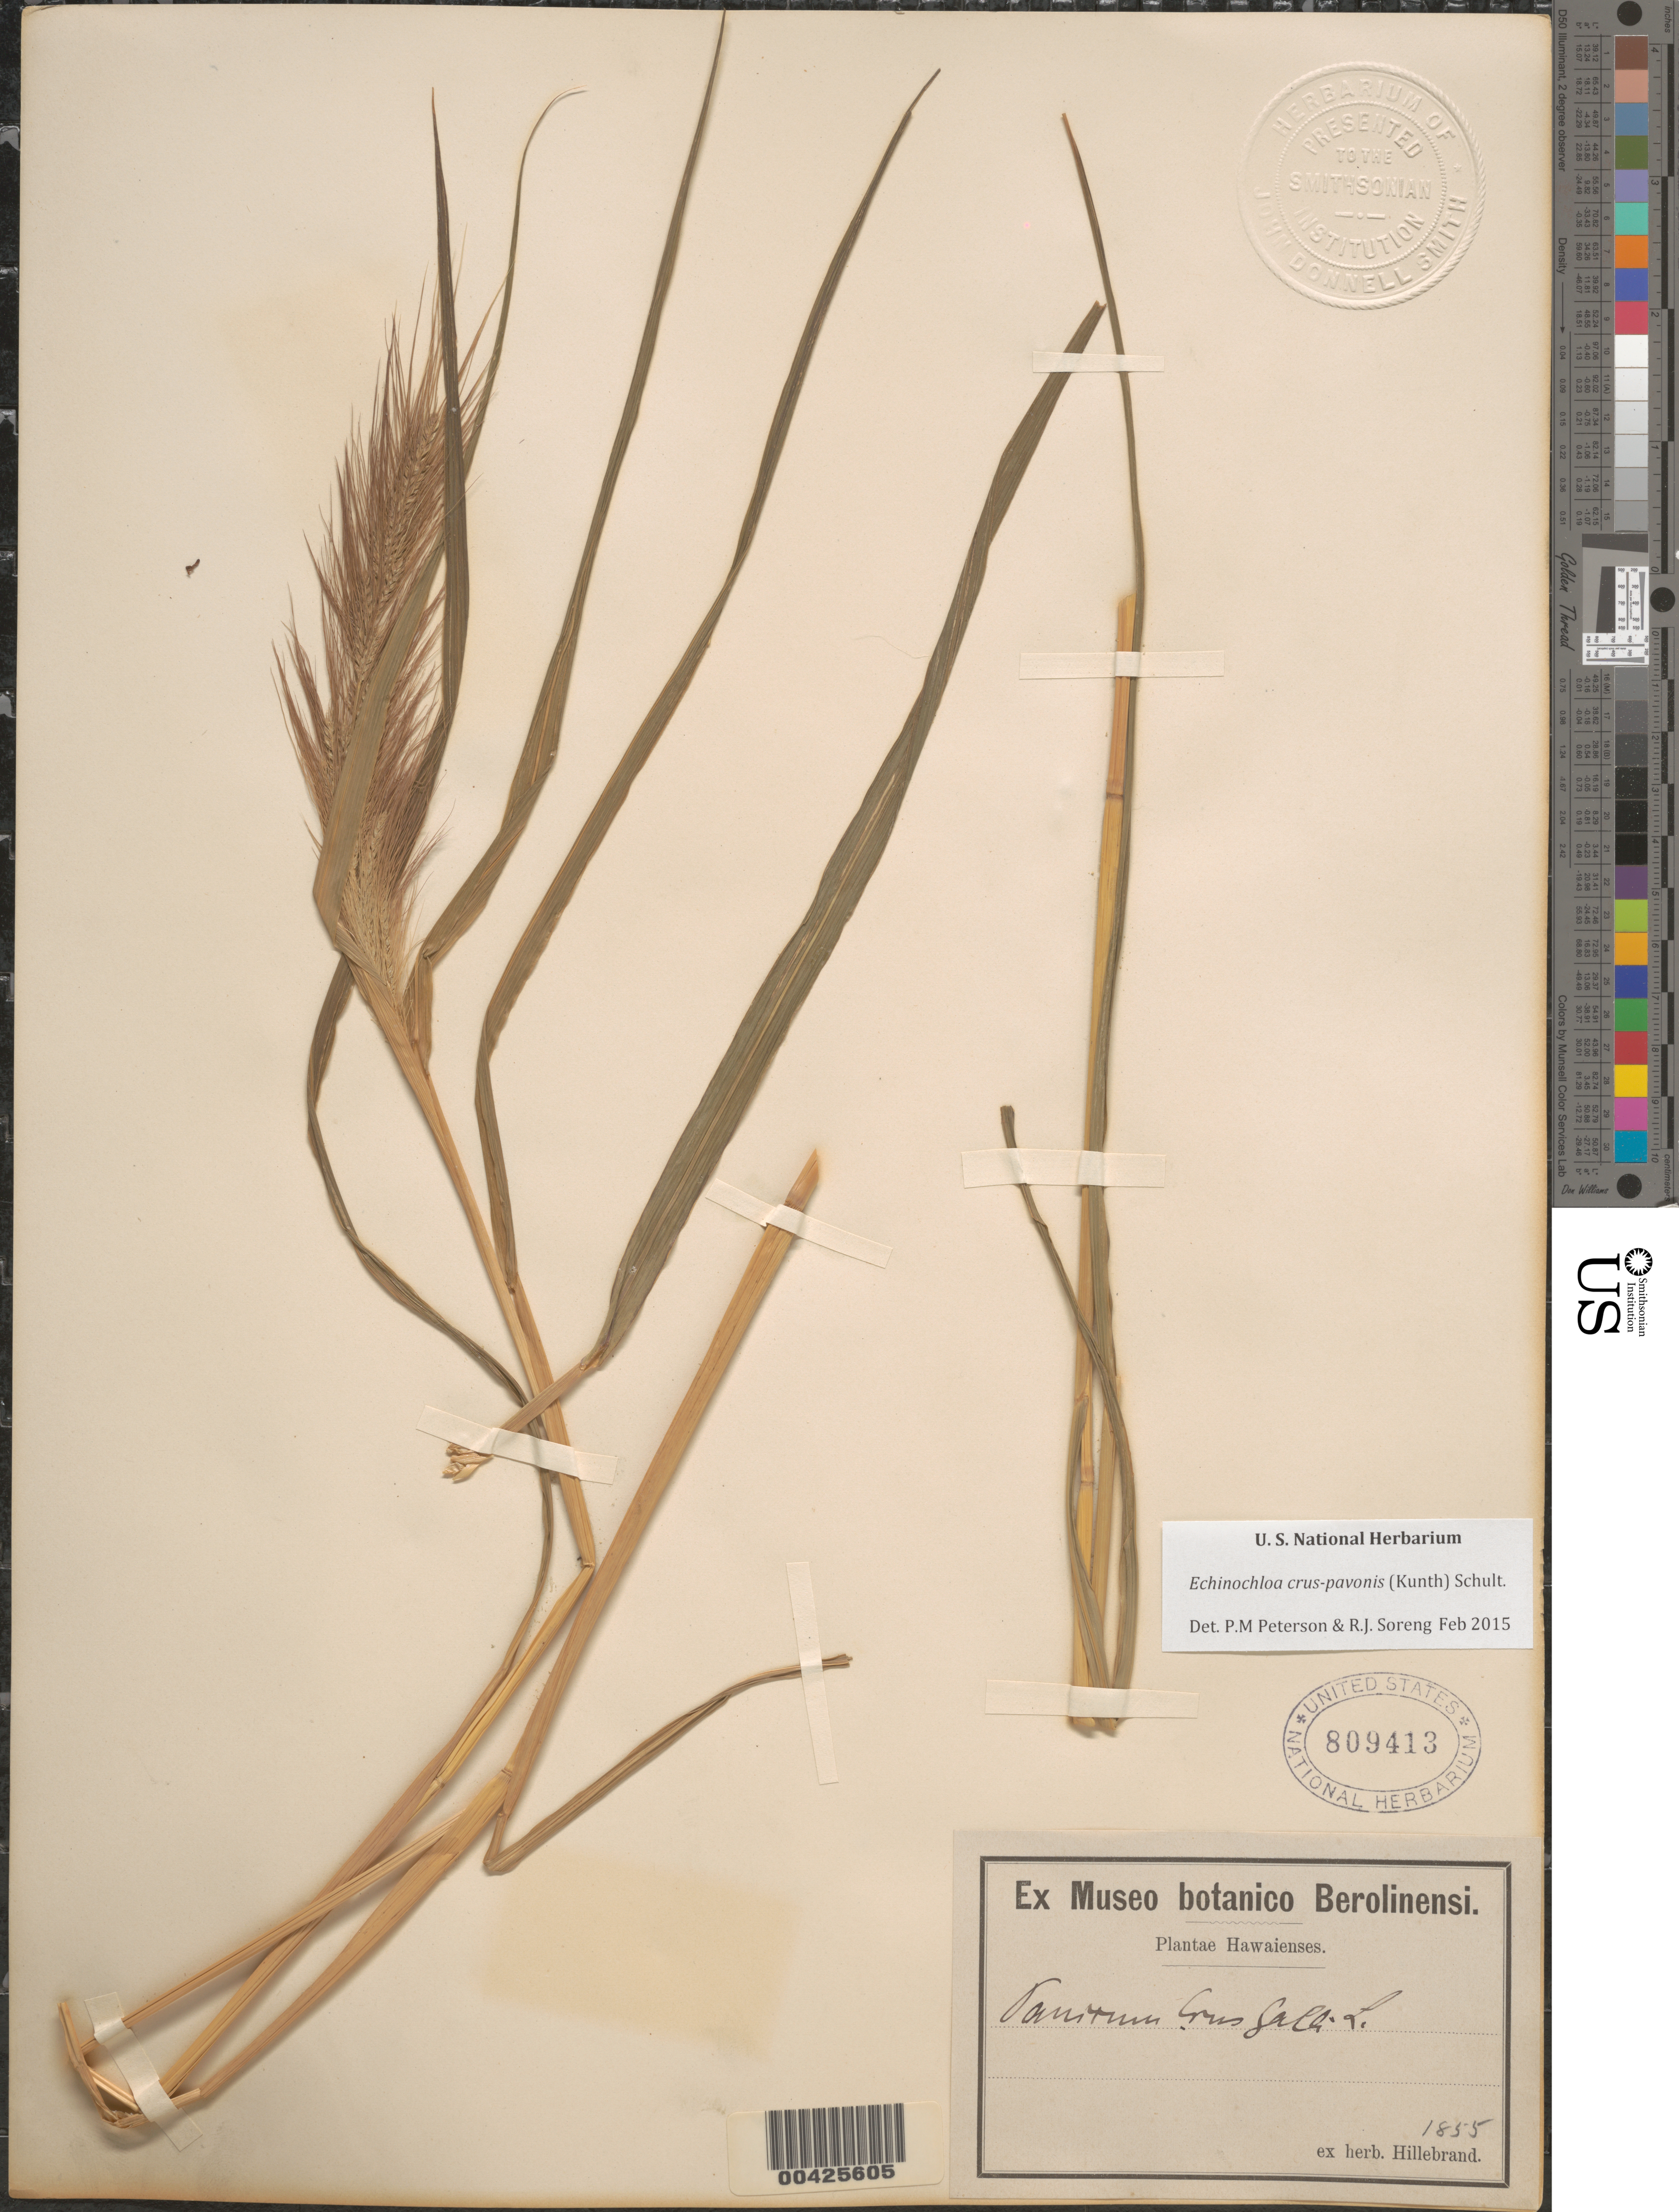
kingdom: Plantae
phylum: Tracheophyta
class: Liliopsida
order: Poales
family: Poaceae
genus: Echinochloa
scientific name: Echinochloa crus-galli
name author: (L.) P. Beauv.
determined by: Wagner, W. L., (BOT), Smithsonian Institution - National Museum of Natural History (UNITED STATES)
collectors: W. Hillebrand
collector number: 1855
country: United States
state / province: Hawaii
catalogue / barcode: US 809413